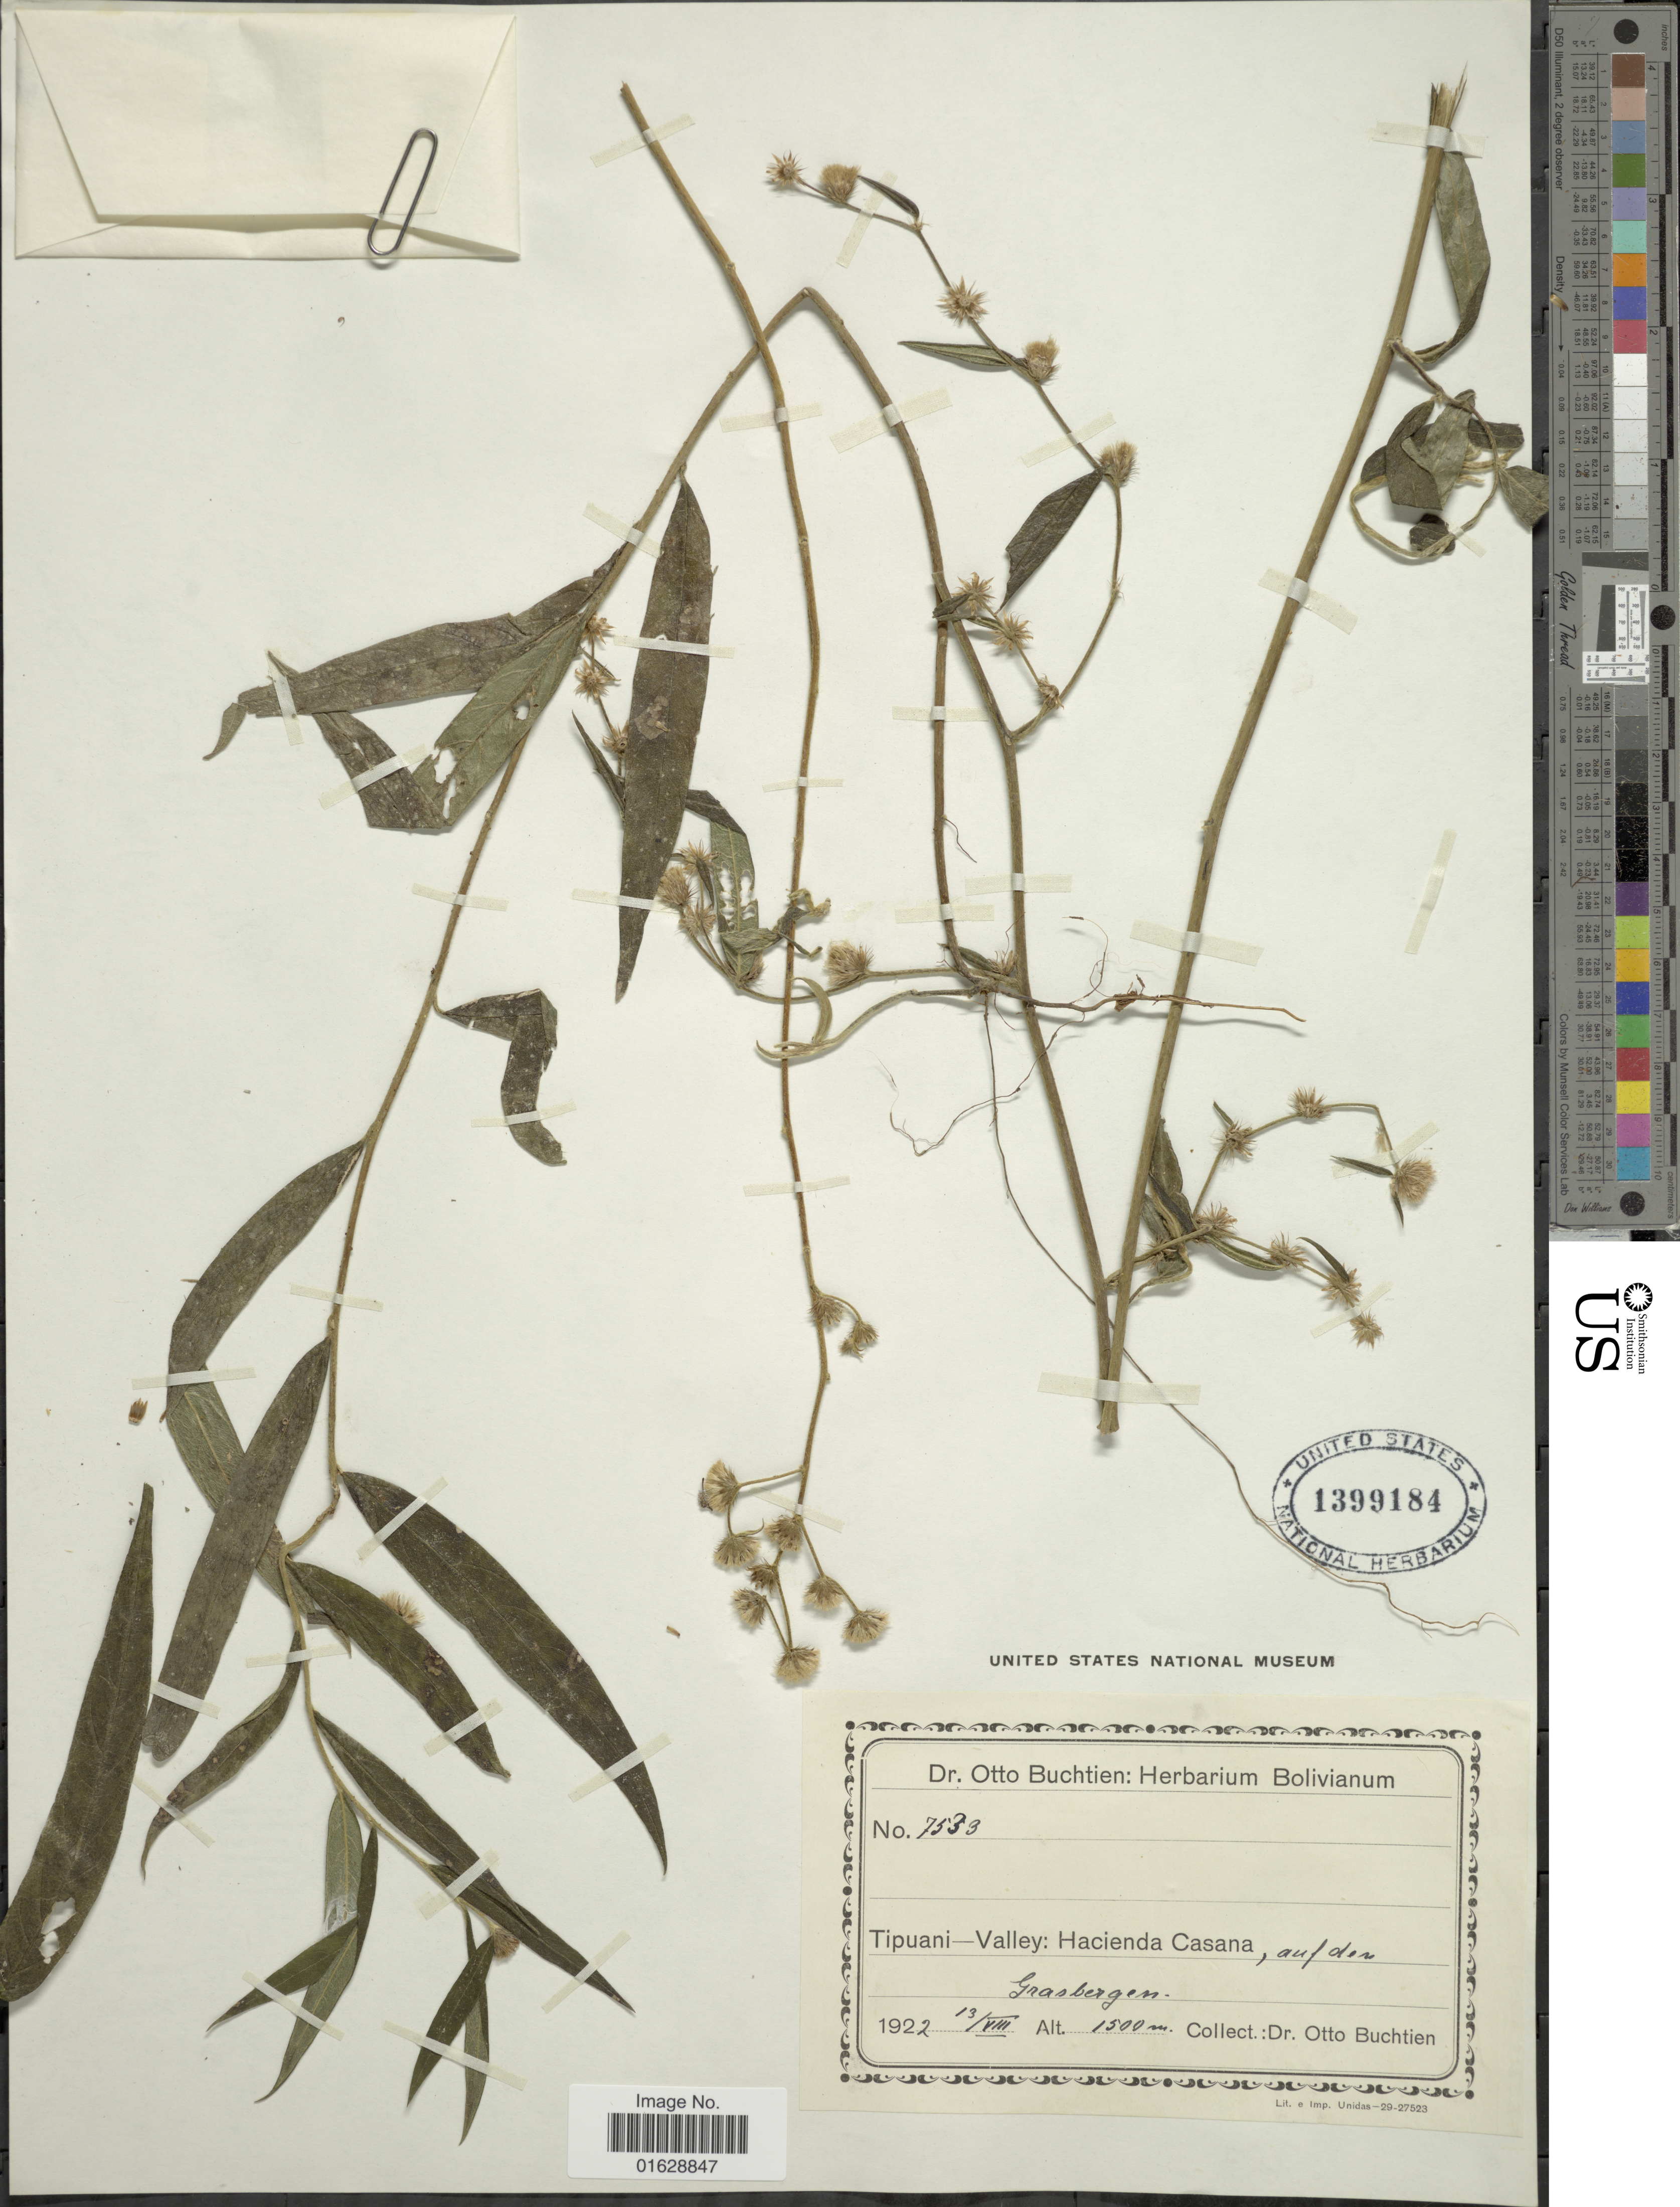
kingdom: Plantae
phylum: Tracheophyta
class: Magnoliopsida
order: Asterales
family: Asteraceae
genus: Lepidaploa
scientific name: Lepidaploa deflexa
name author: (Rusby) H. Rob.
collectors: O. Buchtien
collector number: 7539*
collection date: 1922-08-13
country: Bolivia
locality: Tipuani-Valley: Hacienda Casana.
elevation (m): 1500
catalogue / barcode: US 1399184